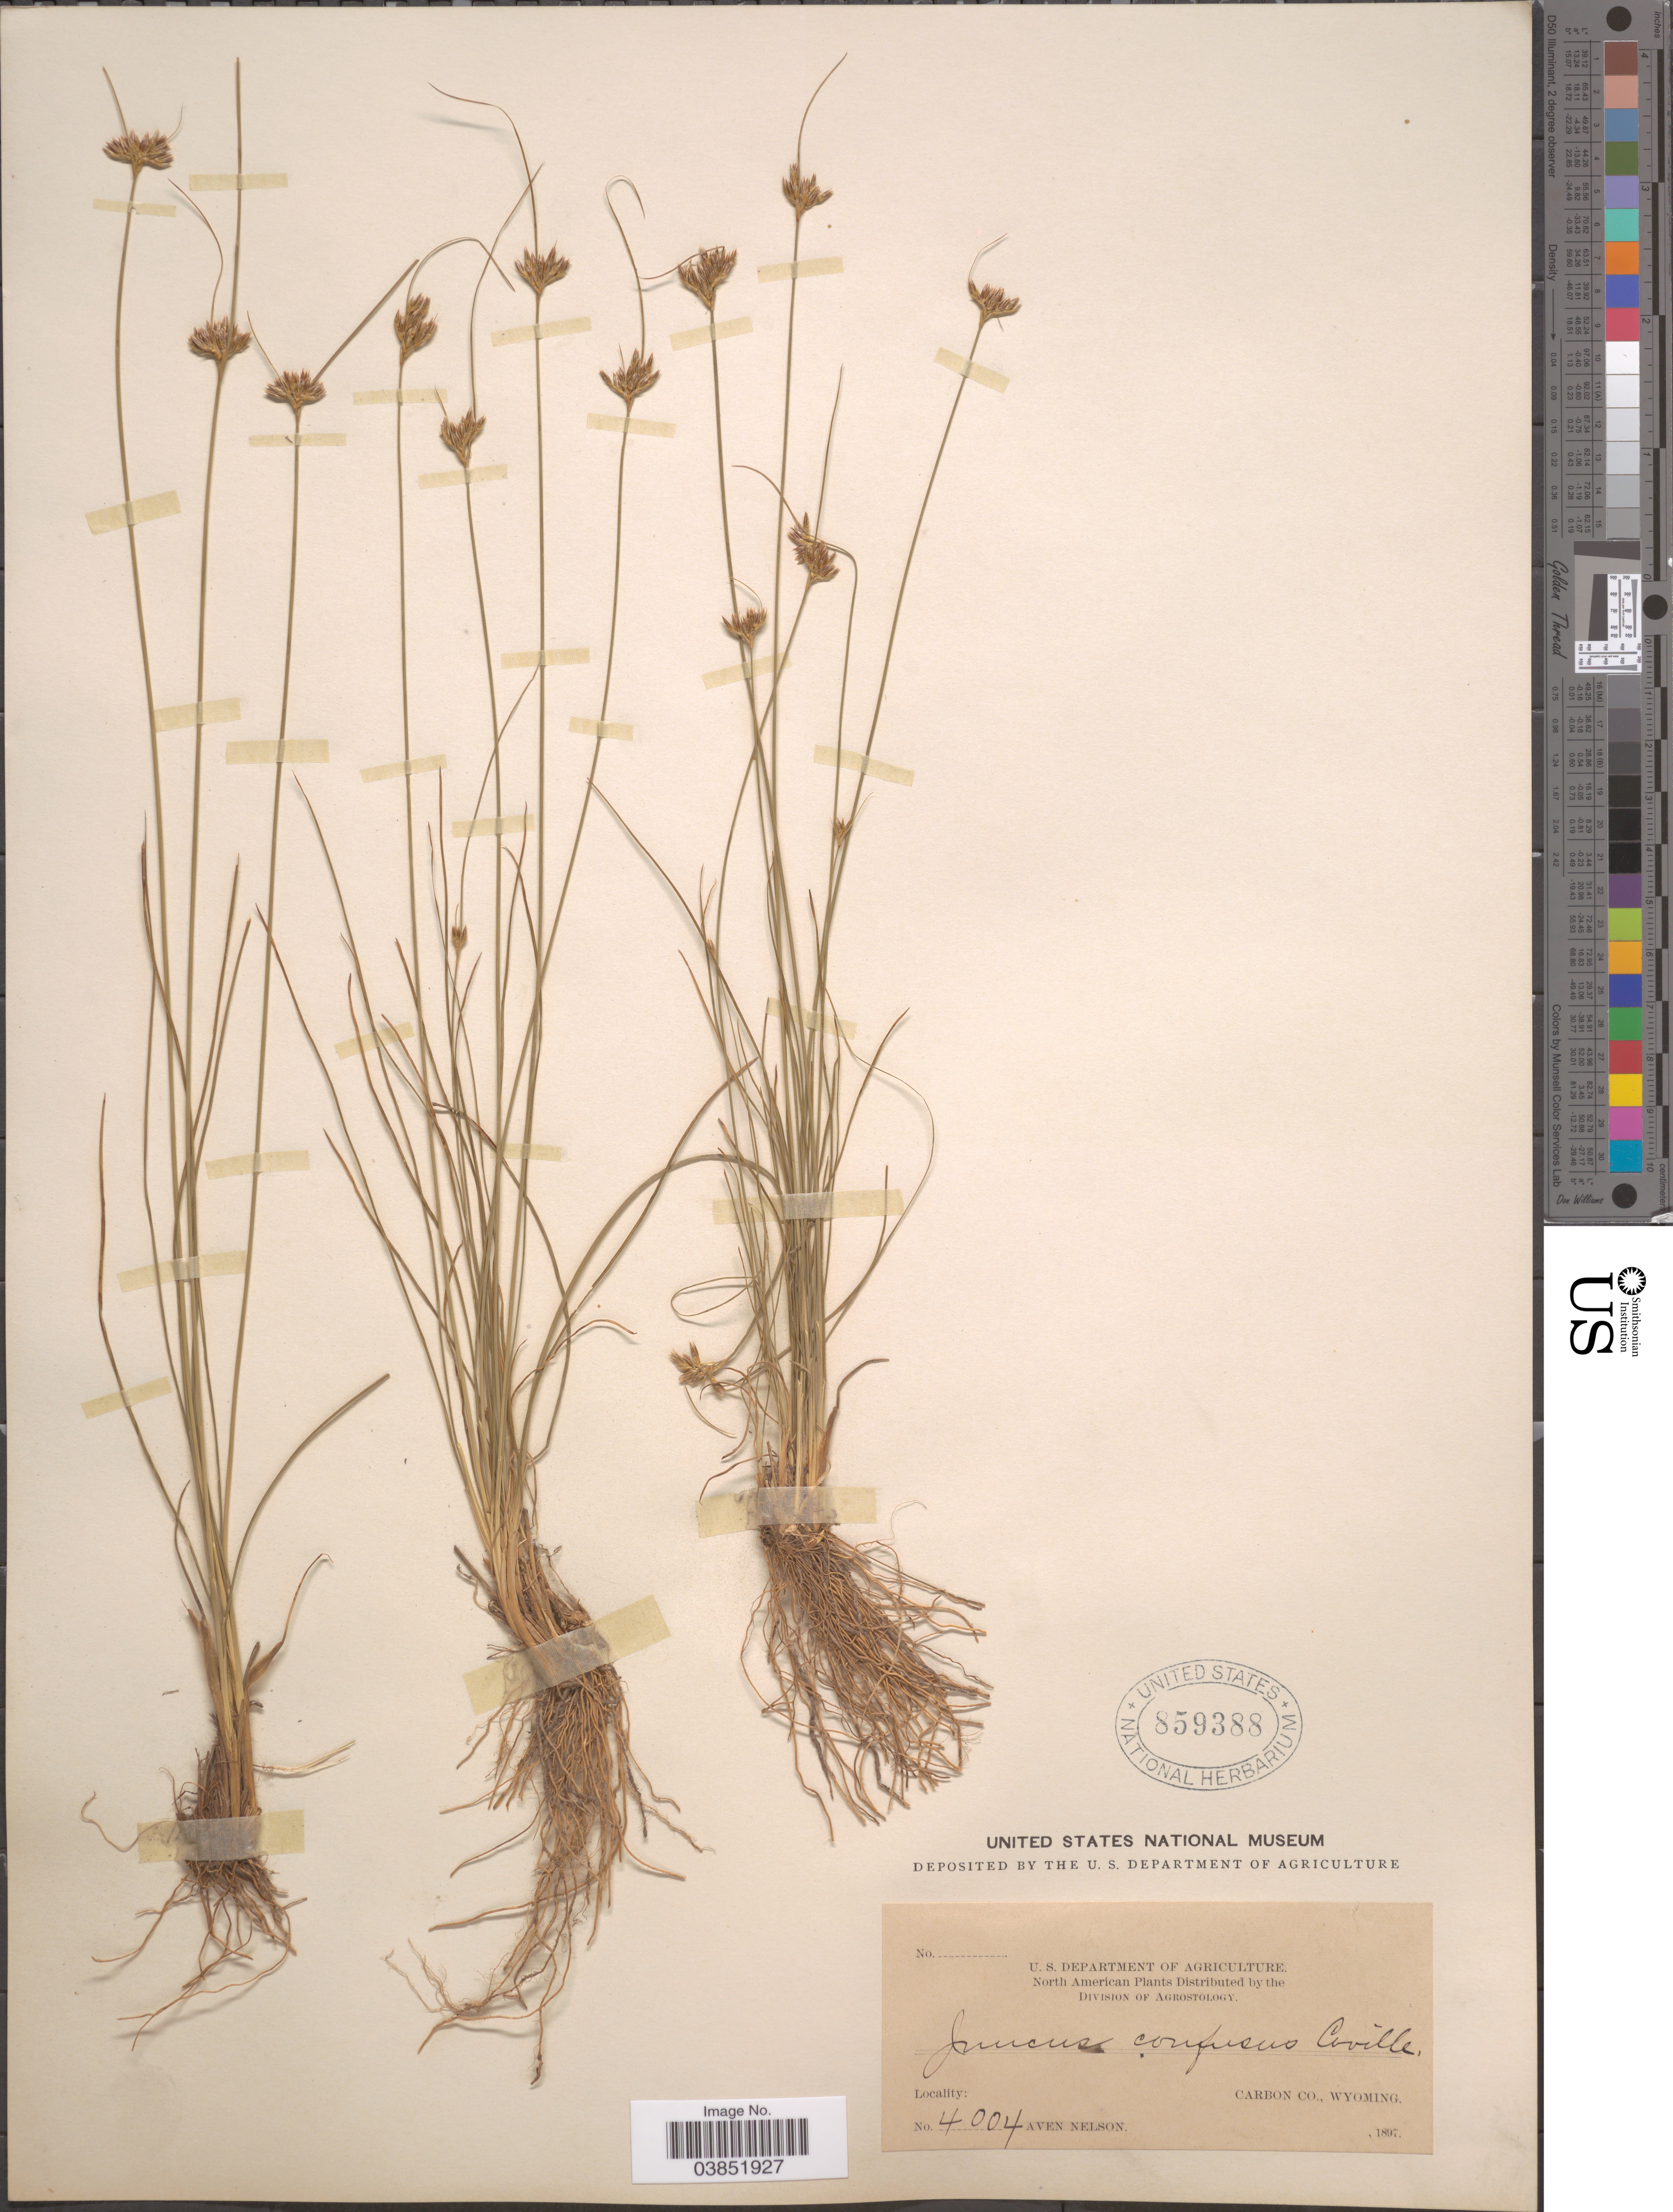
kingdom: Plantae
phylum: Tracheophyta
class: Liliopsida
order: Poales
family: Juncaceae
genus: Juncus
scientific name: Juncus confusus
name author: Coville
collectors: A. Nelson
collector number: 4004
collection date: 1897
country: United States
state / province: Wyoming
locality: Carbon Co.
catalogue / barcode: US 859388